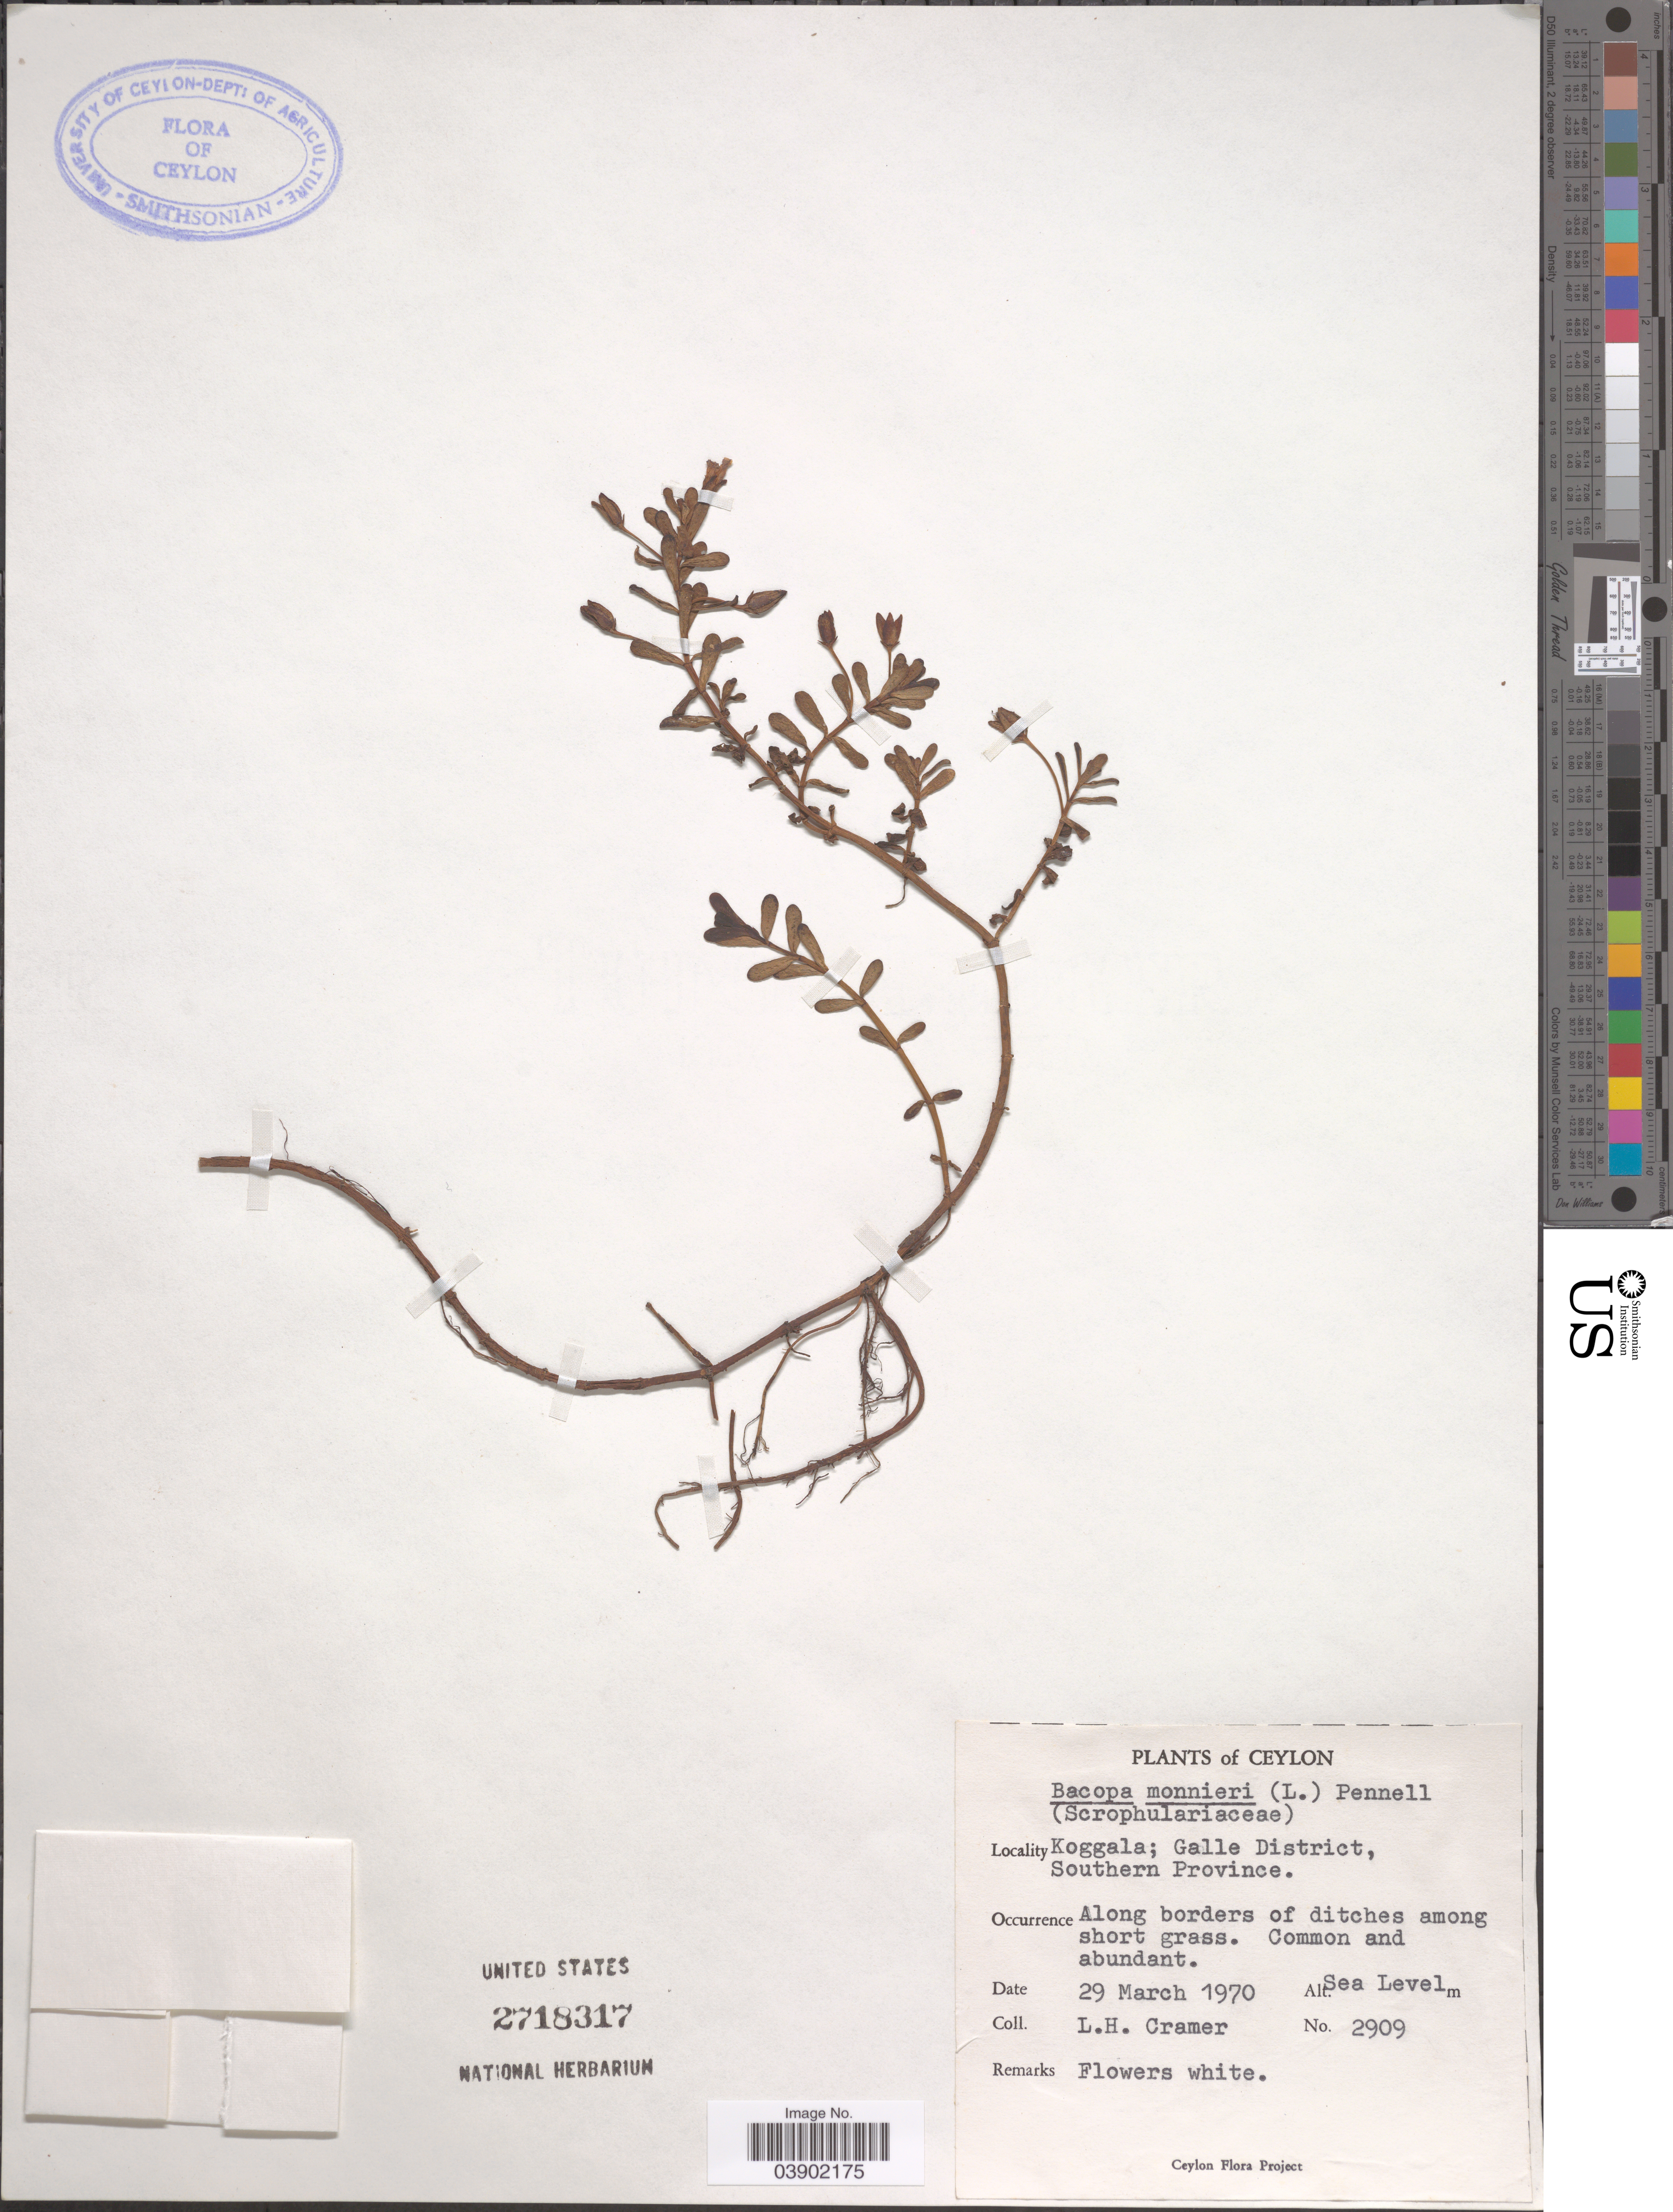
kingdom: Plantae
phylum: Tracheophyta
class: Magnoliopsida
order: Lamiales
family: Plantaginaceae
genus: Bacopa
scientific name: Bacopa monnieri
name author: (L.) Wettst.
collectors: L. H. Cramer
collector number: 2909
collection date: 1970-03-29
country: Sri Lanka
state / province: Southern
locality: Ceylon. Koggala; Galle District.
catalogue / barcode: US 2718317